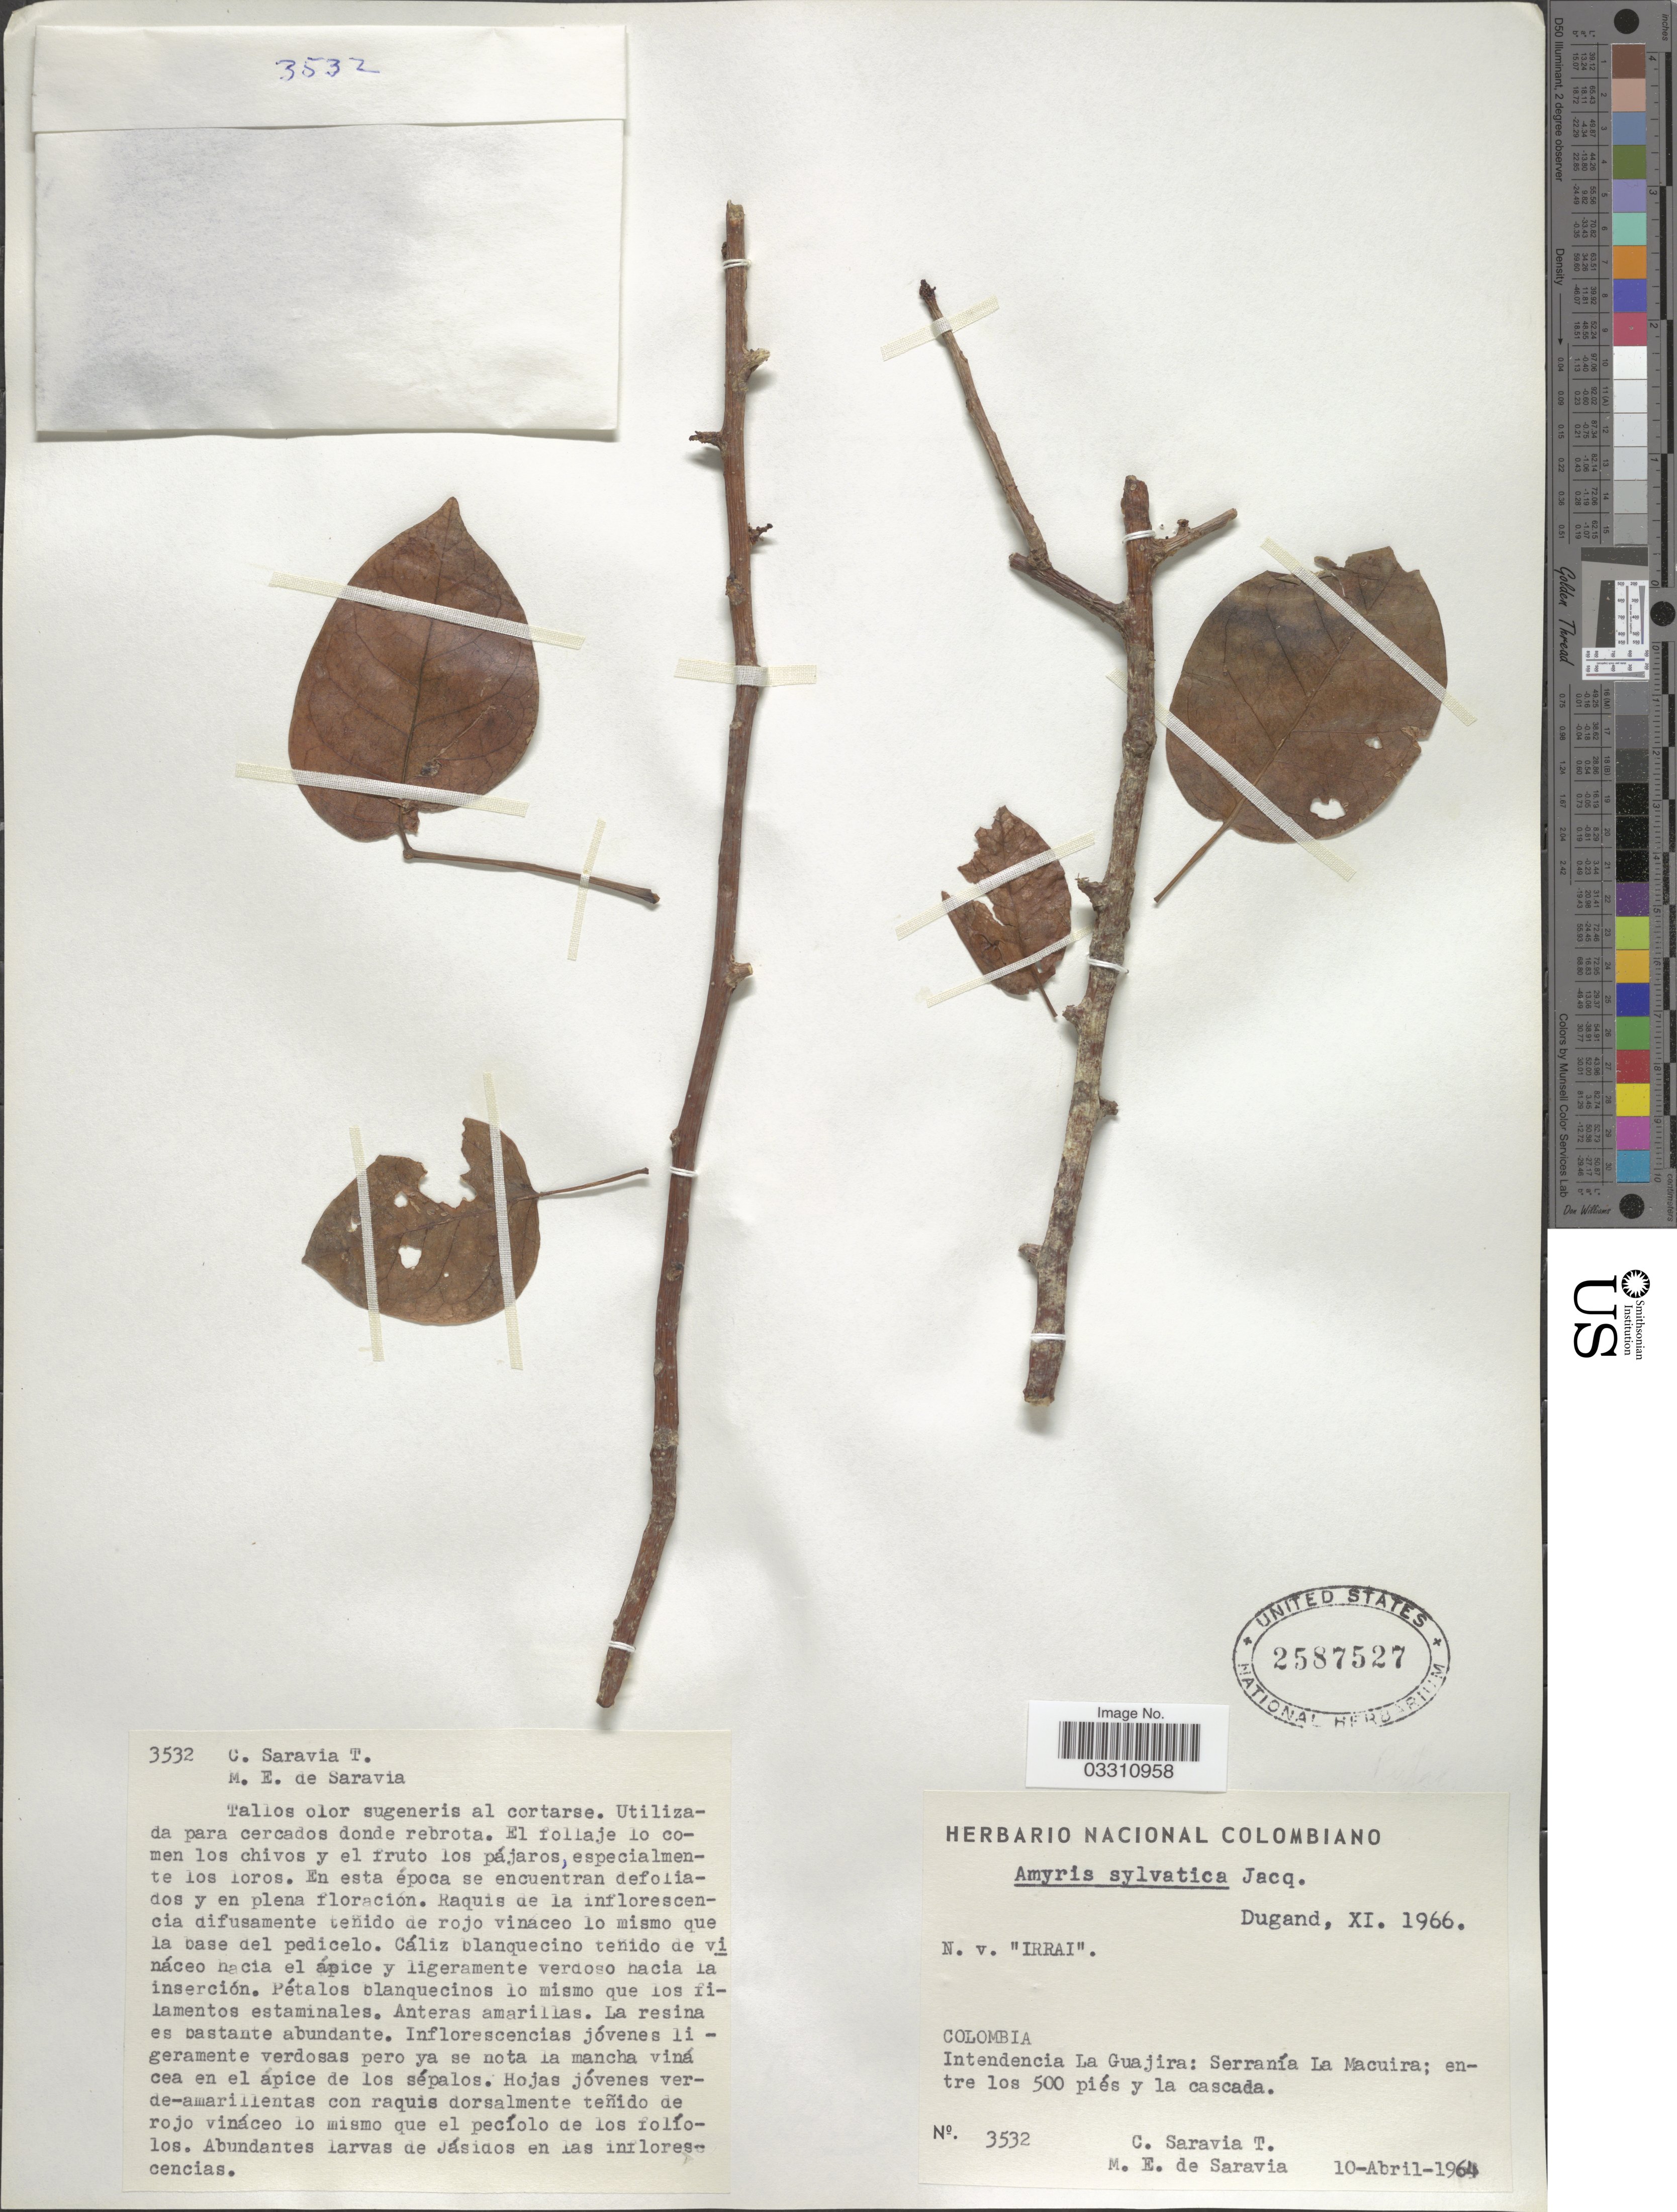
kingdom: Plantae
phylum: Tracheophyta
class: Magnoliopsida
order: Sapindales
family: Burseraceae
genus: Bursera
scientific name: Bursera sp.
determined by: Londoño-Echeverri, Y.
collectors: C. Saravia T. & M. de Saravia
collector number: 3532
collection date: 1964-04-10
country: Colombia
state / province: La Guajira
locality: Intendencia La Guajira: Serrranía La Macuira; entre los 500 piés y la cascada.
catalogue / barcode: US 2587527